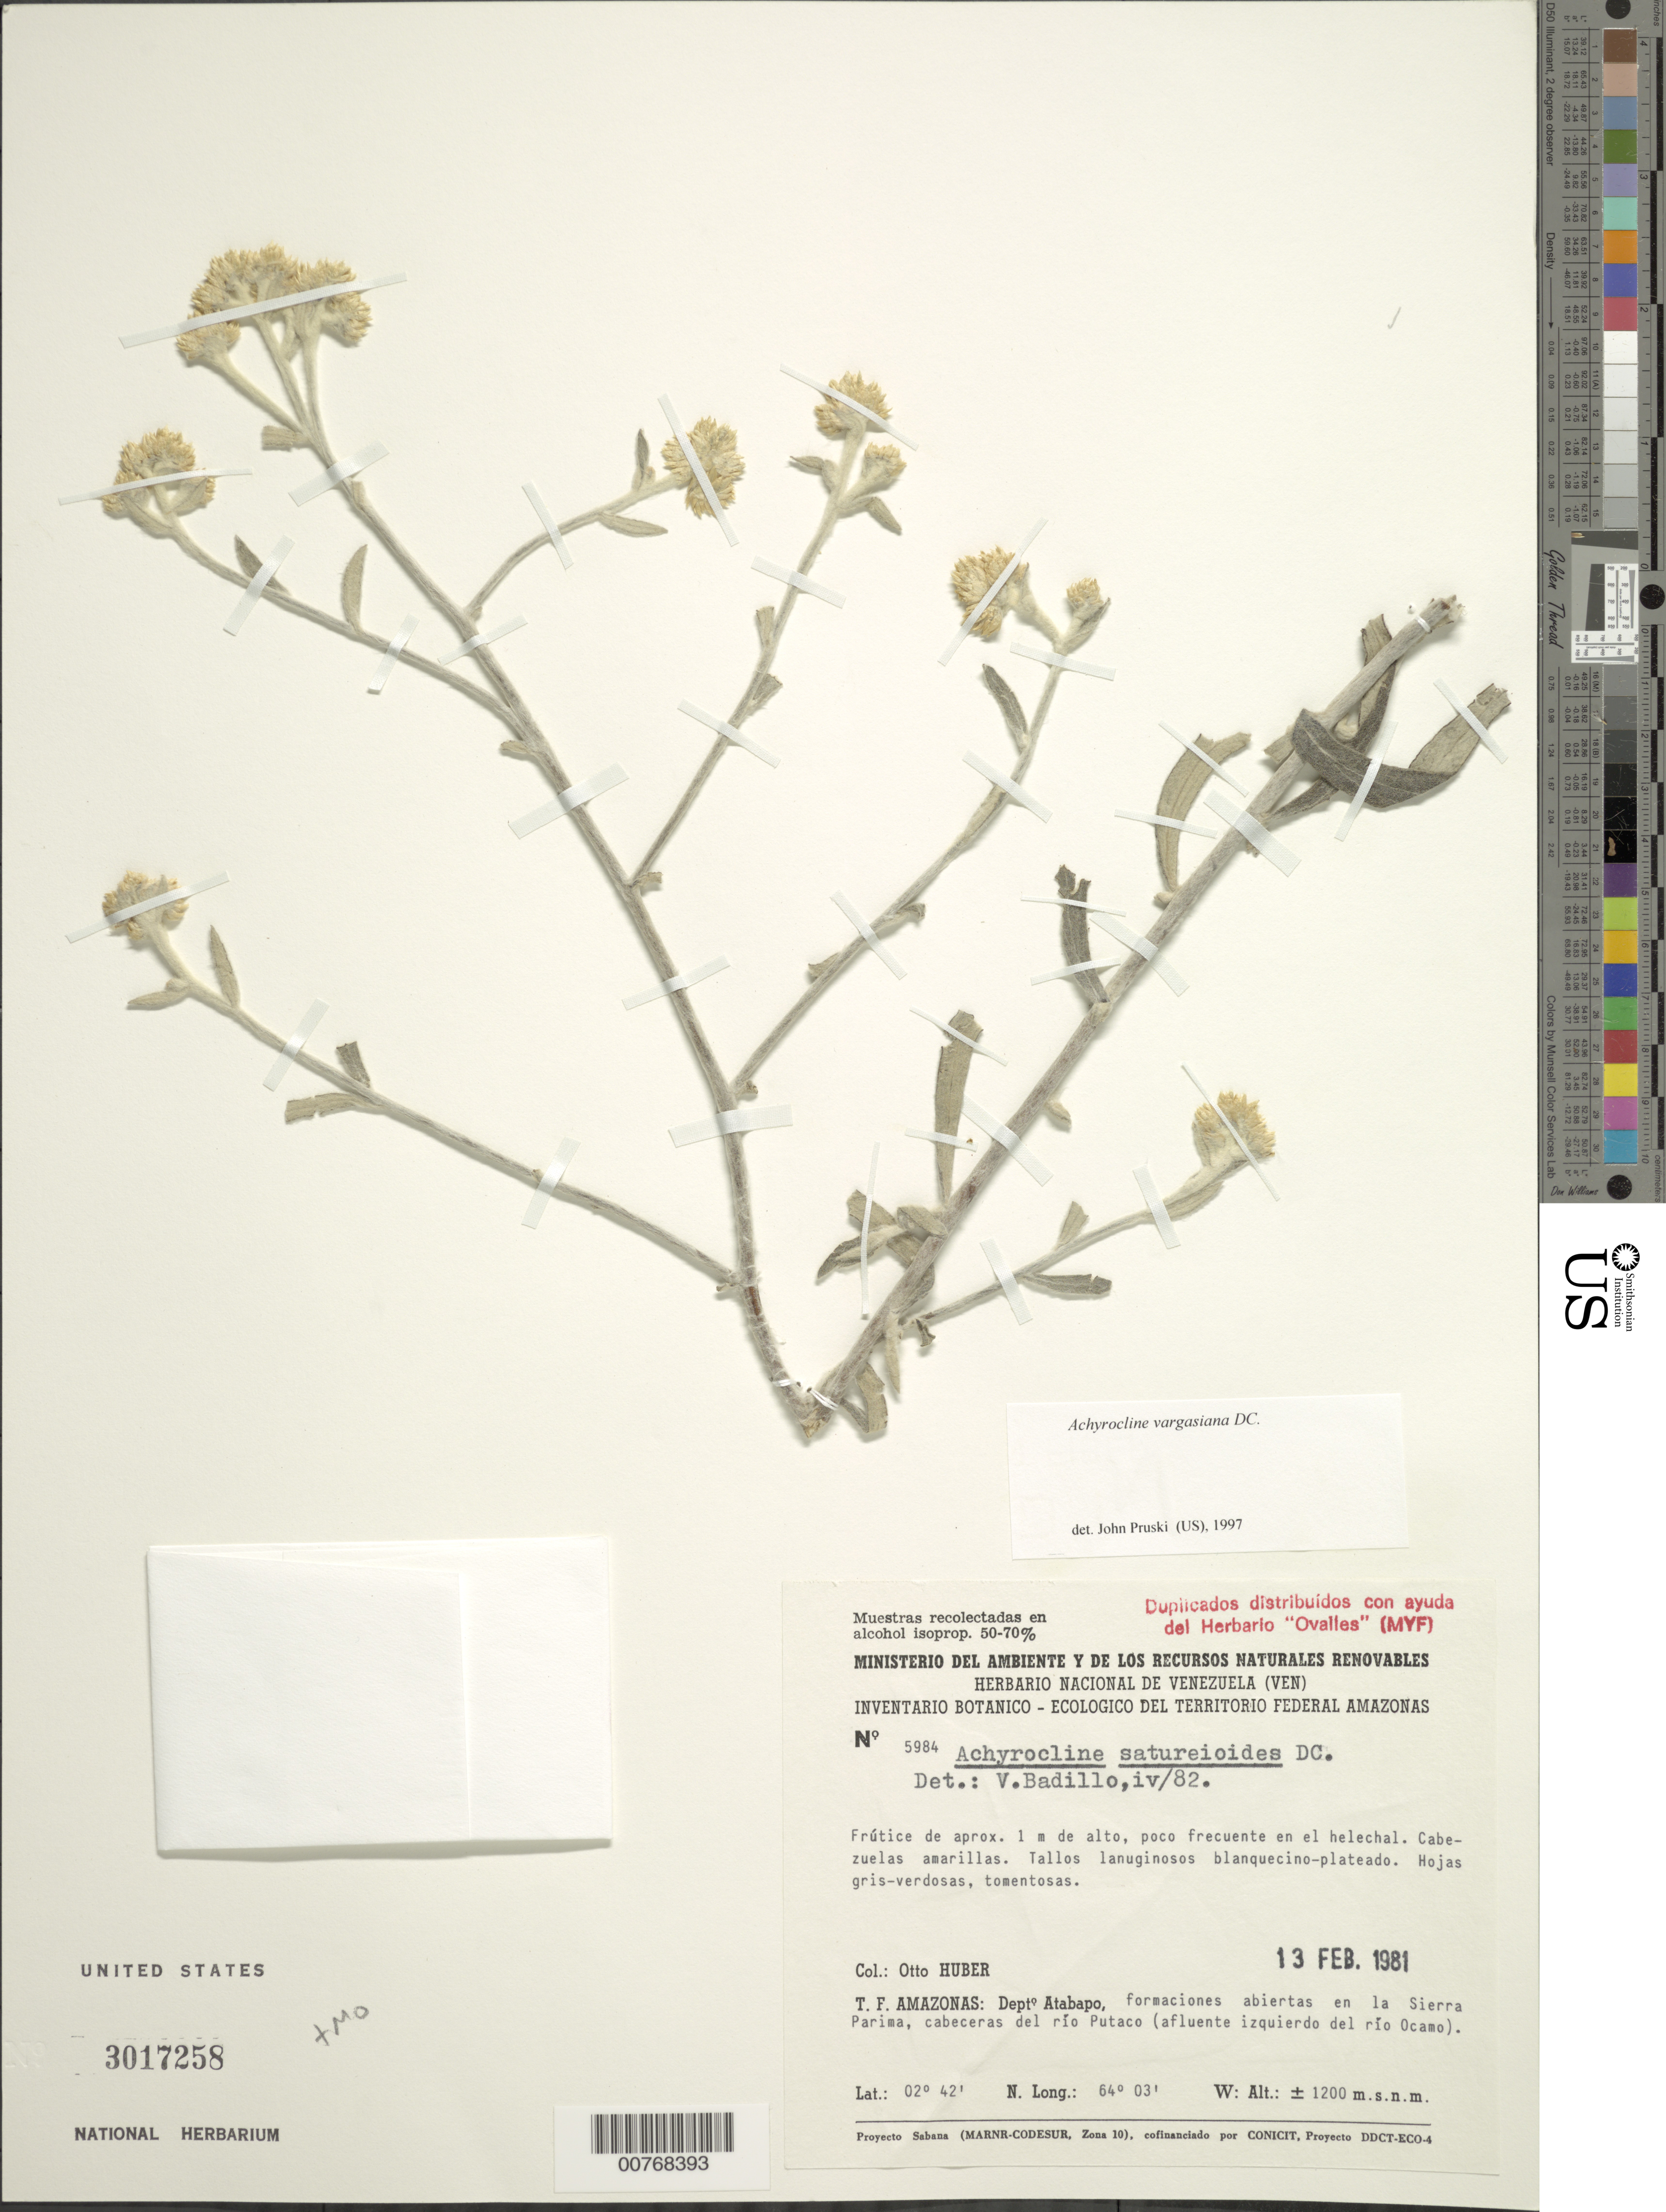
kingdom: Plantae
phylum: Tracheophyta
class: Magnoliopsida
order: Asterales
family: Asteraceae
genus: Achyrocline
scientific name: Achyrocline vargasiana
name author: DC.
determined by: Pruski, J. F.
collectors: O. Huber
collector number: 5984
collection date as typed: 13-Feb-81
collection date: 1981-02-13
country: Venezuela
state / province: Amazonas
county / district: Atabapo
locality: Sierra Parima, cabeceras del Río Putaco (afluente izquierdo del Río Ocamo)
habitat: Helechal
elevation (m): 1200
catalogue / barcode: US 3017258